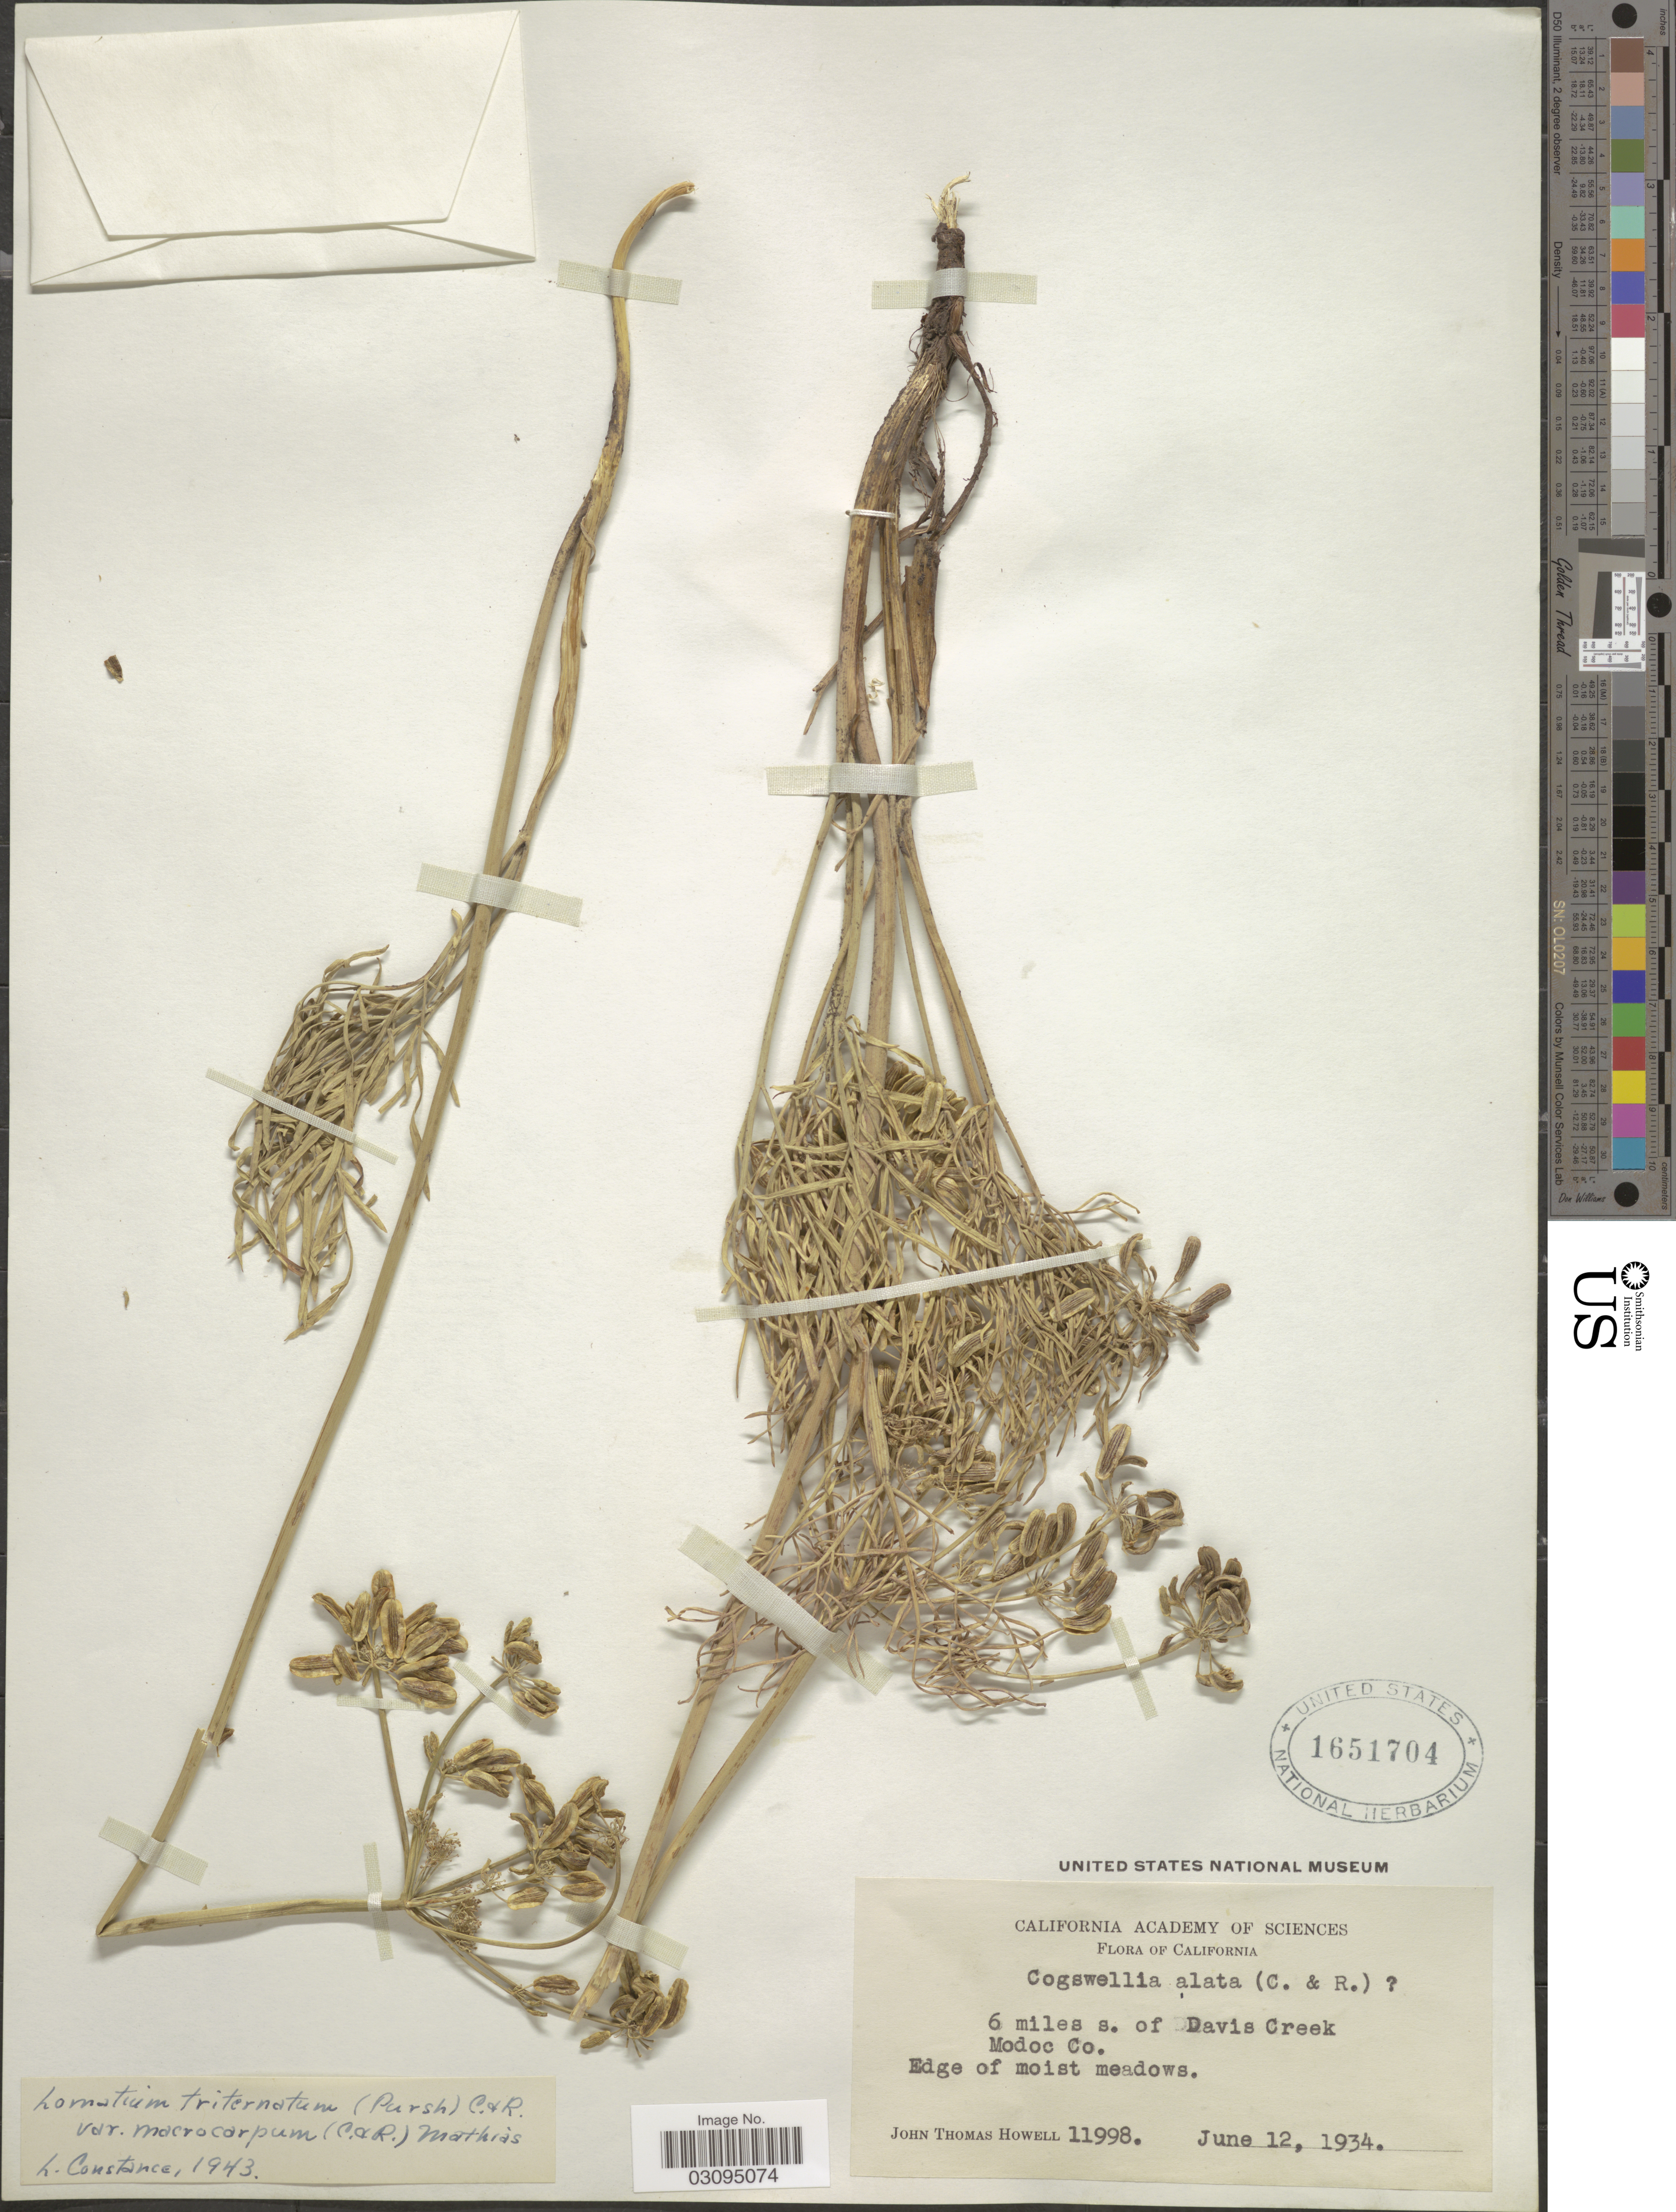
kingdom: Plantae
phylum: Tracheophyta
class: Magnoliopsida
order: Apiales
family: Apiaceae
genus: Lomatium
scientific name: Lomatium triternatum var. macrocarpum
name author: (J.M. Coult. & Rose) Mathias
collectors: J. T. Howell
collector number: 11998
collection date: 1934-06-12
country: United States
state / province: California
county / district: Modoc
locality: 6 miles s. of Davis Creek, Modoc Co.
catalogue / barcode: US 1651704